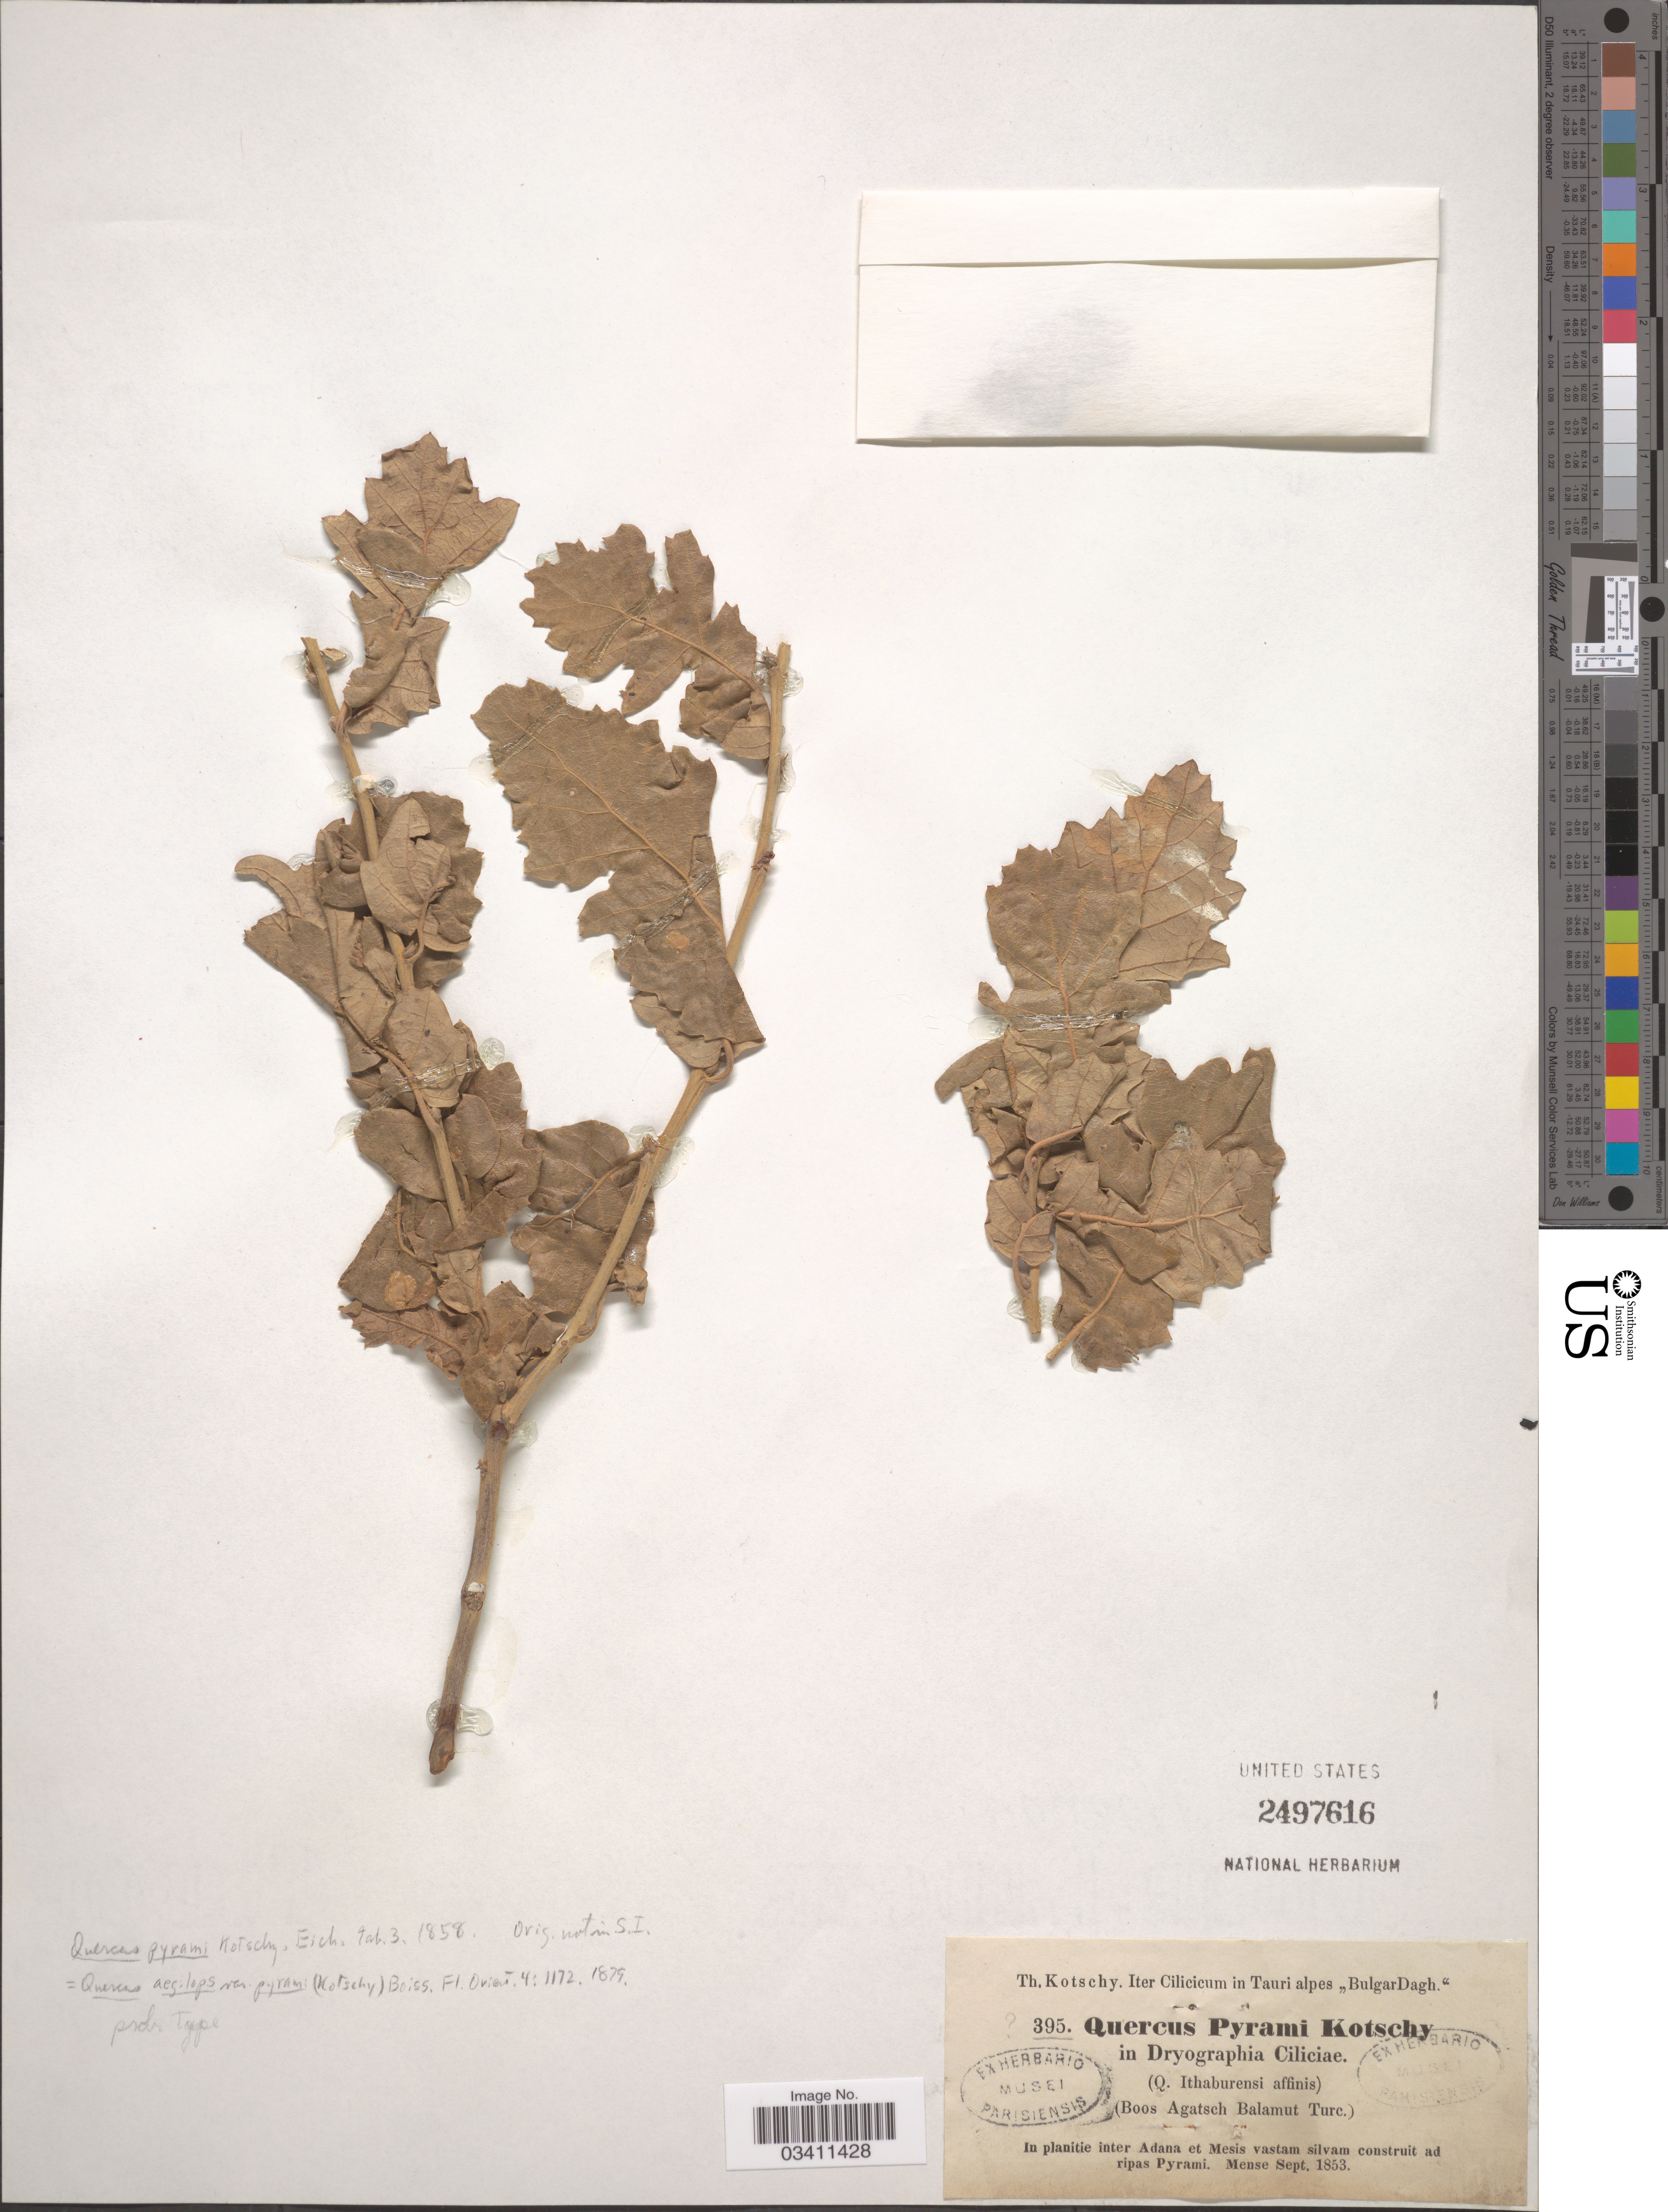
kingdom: Plantae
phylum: Tracheophyta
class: Magnoliopsida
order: Fagales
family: Fagaceae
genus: Quercus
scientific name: Quercus aegilops L., nom. illeg.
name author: L.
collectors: K. G. Kotschy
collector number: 395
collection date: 1853-09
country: Turkey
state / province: Adana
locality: Cilicicum in Tauri alpes "Bulgar Dagh.". In planitie inter Adana et Mesis vastam silvam construit ad ripas Pyrami.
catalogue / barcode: US 2497616